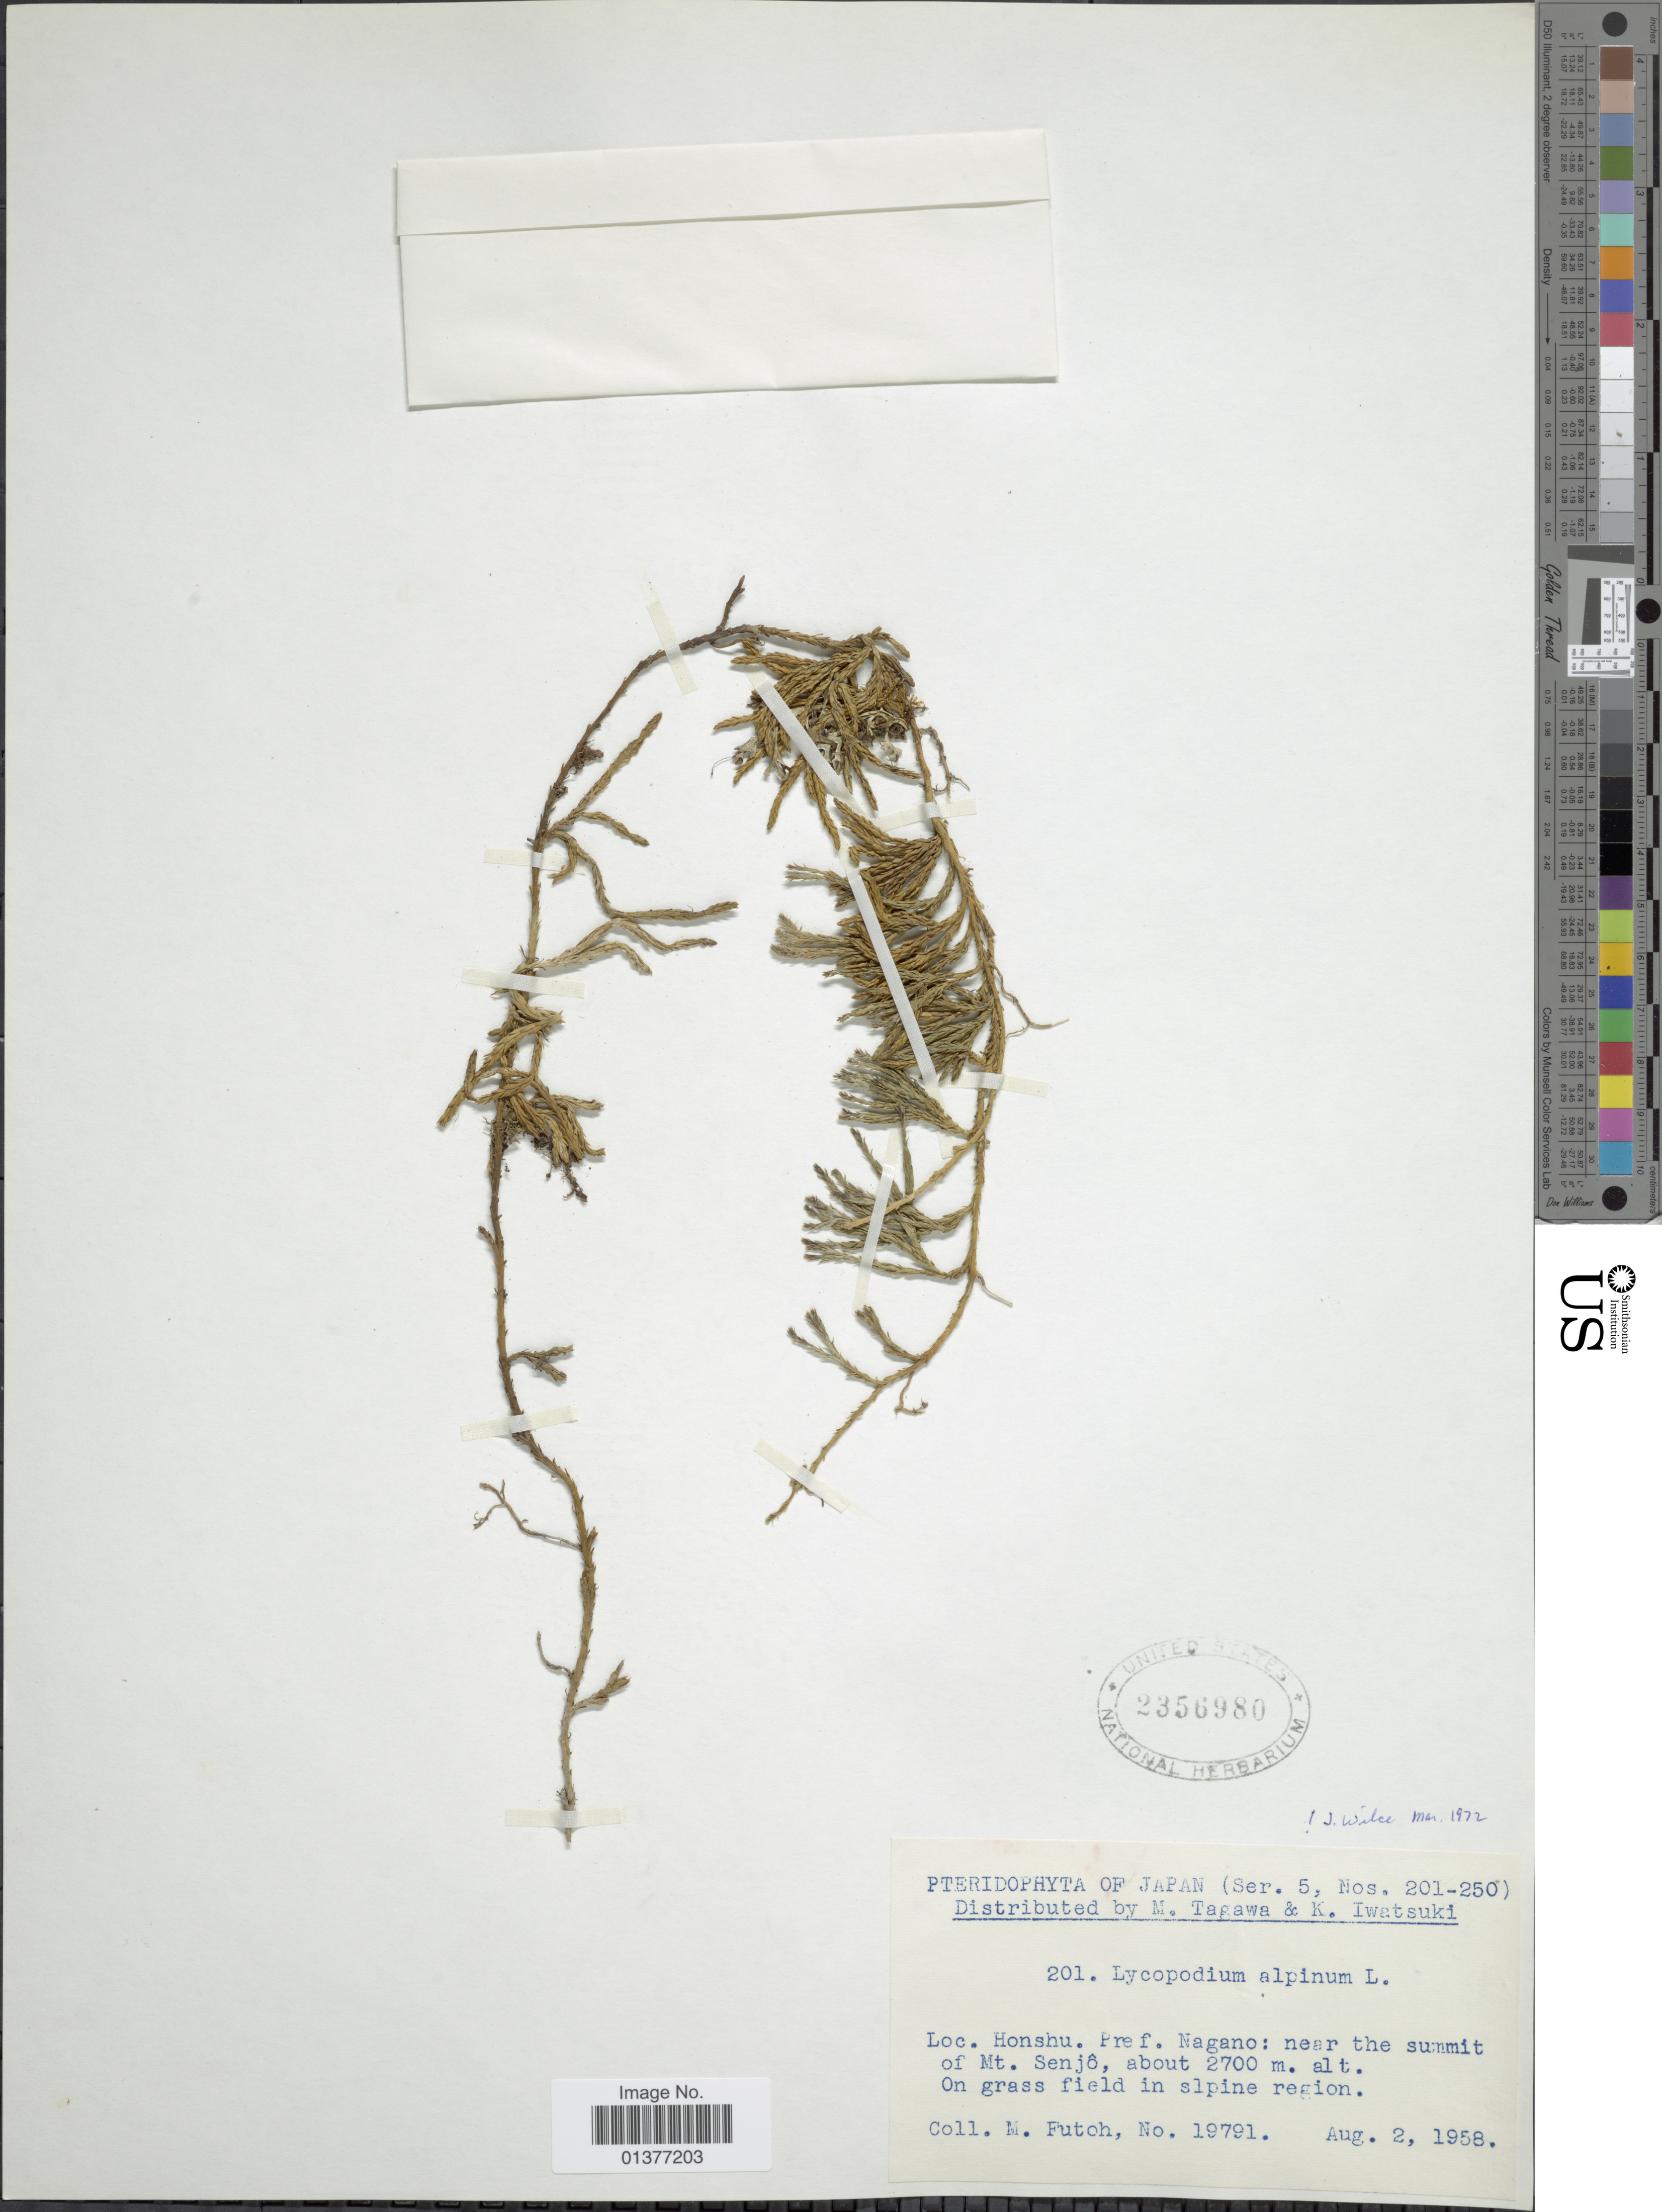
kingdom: Plantae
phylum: Tracheophyta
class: Lycopodiopsida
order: Lycopodiales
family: Lycopodiaceae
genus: Diphasiastrum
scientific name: Diphasiastrum alpinum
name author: (L.) Holub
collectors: M. Futoh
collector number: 19791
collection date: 1958-08-02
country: Japan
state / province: Nagano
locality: Honshu, near the summit of Mt. Senjo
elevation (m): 2700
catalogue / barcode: US 2356980